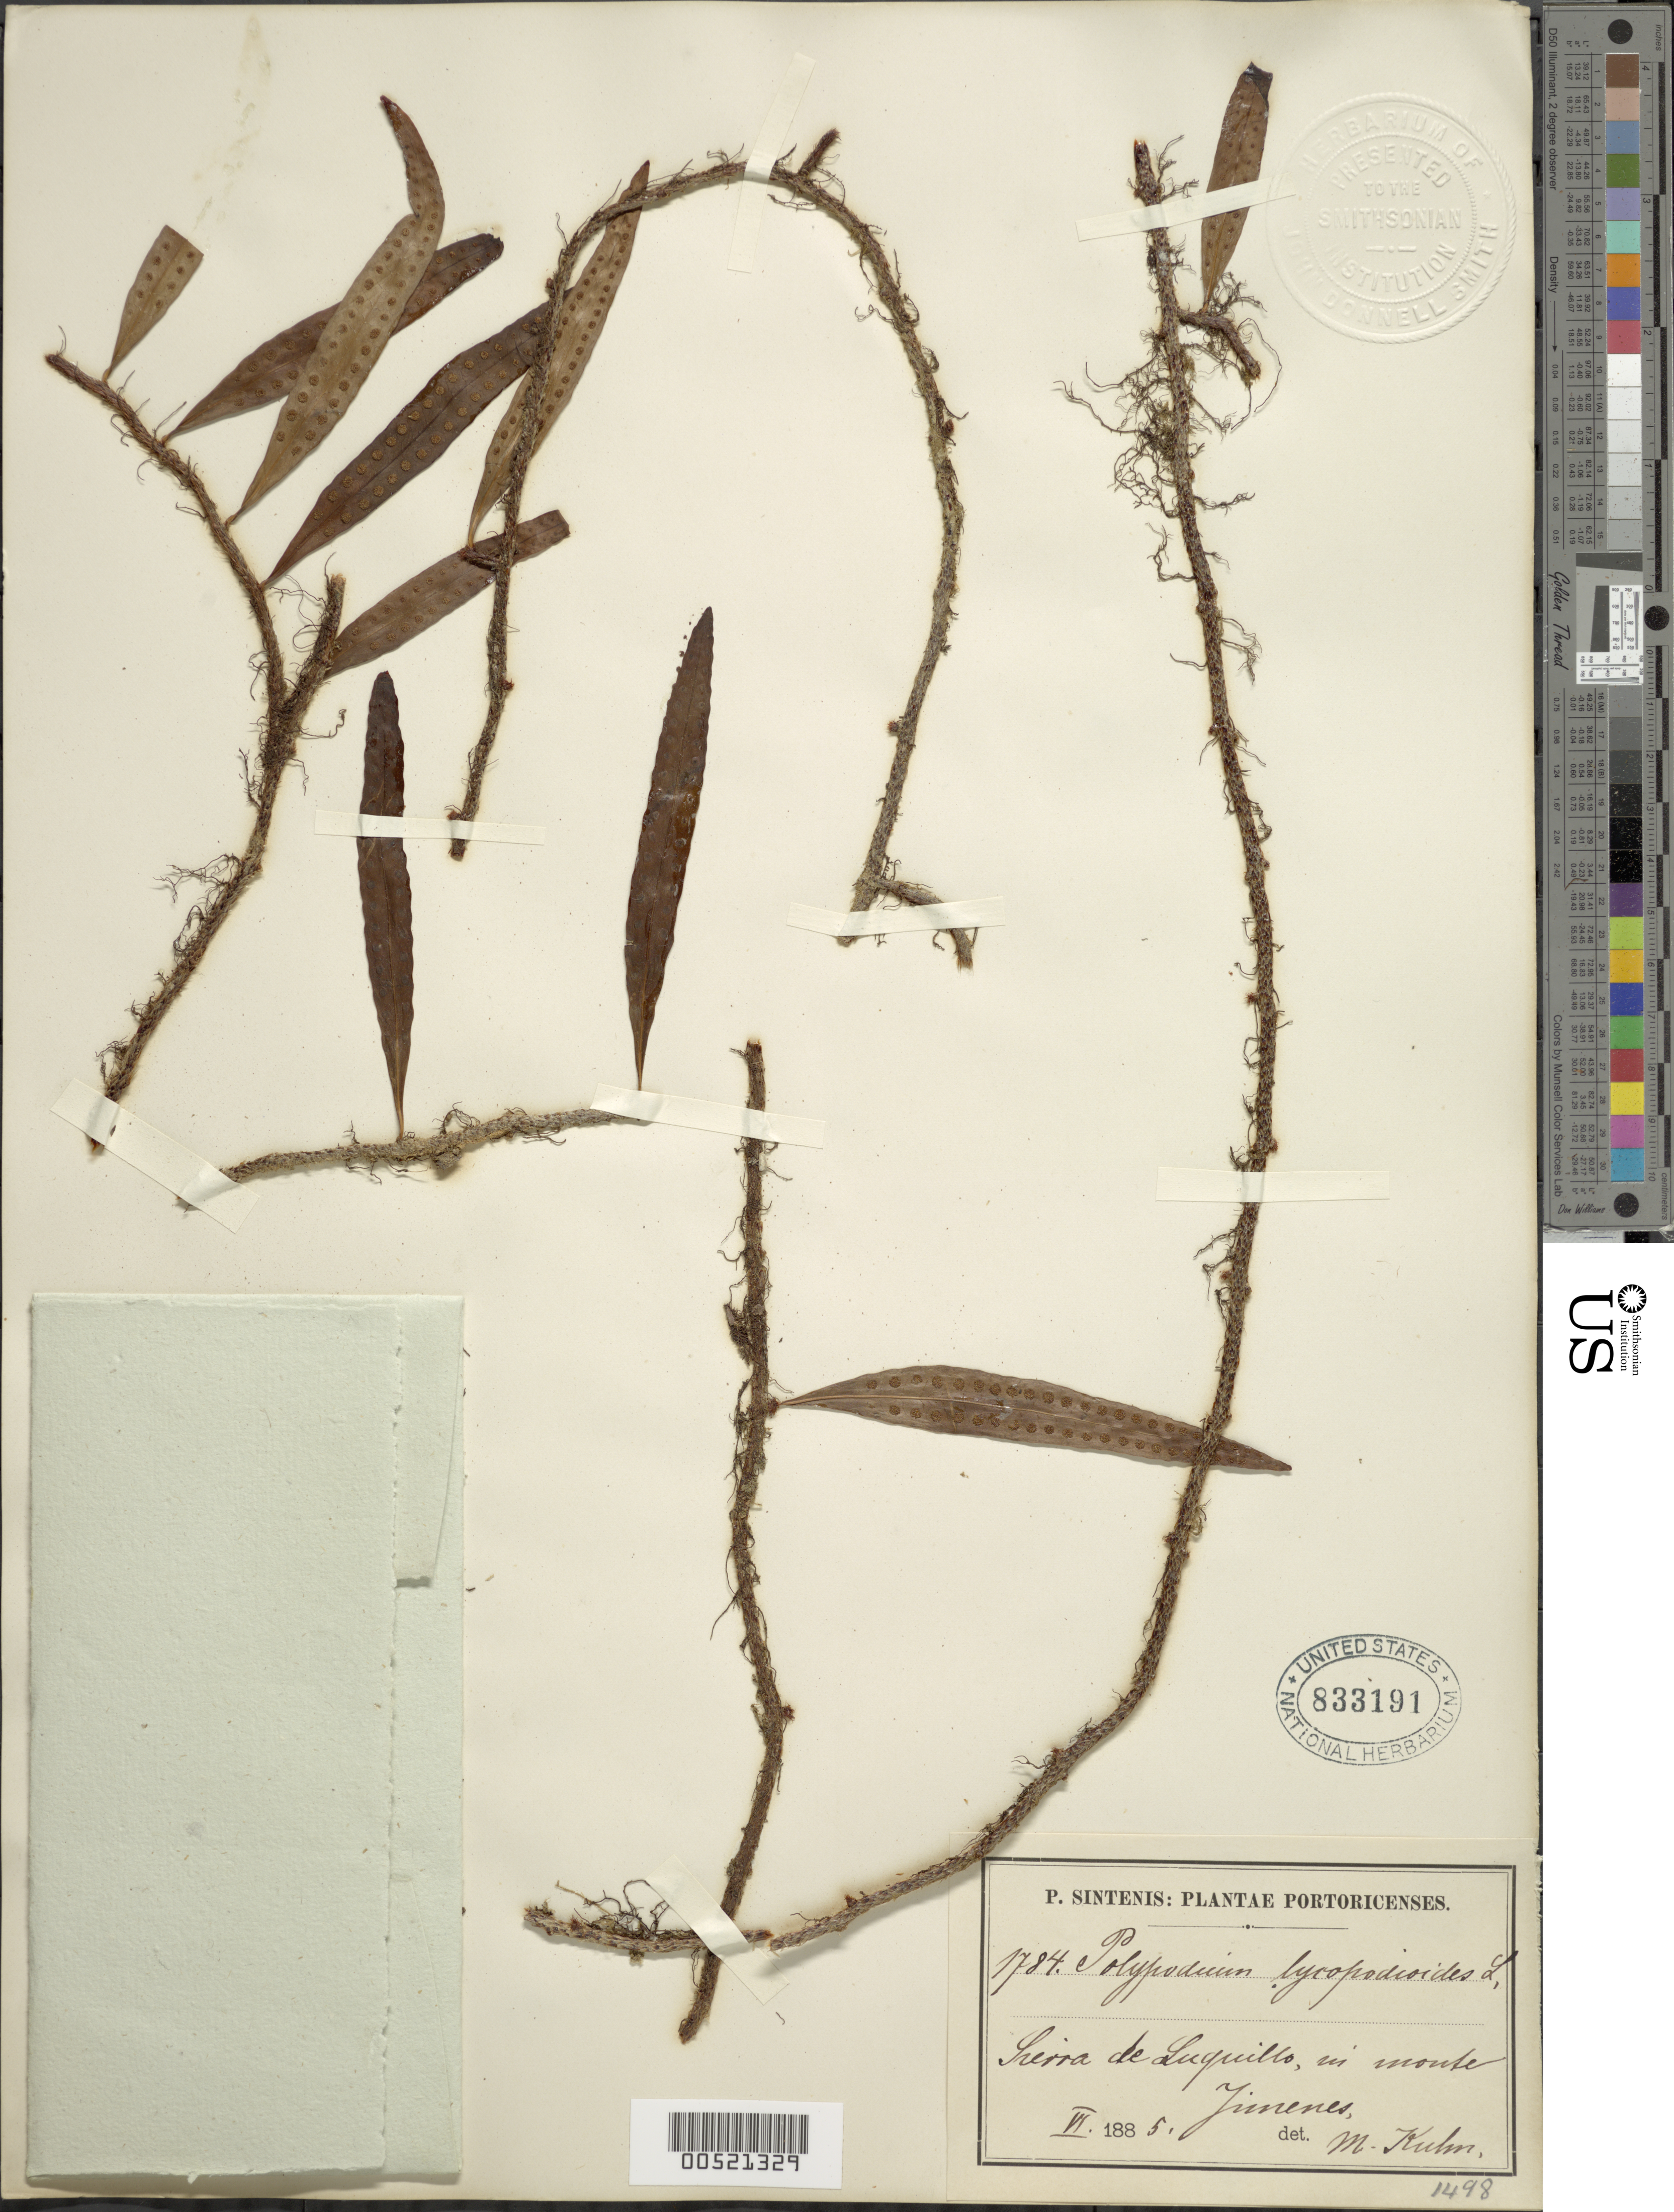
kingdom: Plantae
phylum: Tracheophyta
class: Polypodiopsida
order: Polypodiales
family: Polypodiaceae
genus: Microgramma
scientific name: Microgramma lycopodioides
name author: (L.) Copel.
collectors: P. Sintenis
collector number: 1784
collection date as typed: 01 Jun 1885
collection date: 1885-06-01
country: Puerto Rico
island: Greater Antilles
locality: Sierra de Luquillo. In monte Jimenes.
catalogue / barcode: US 833191